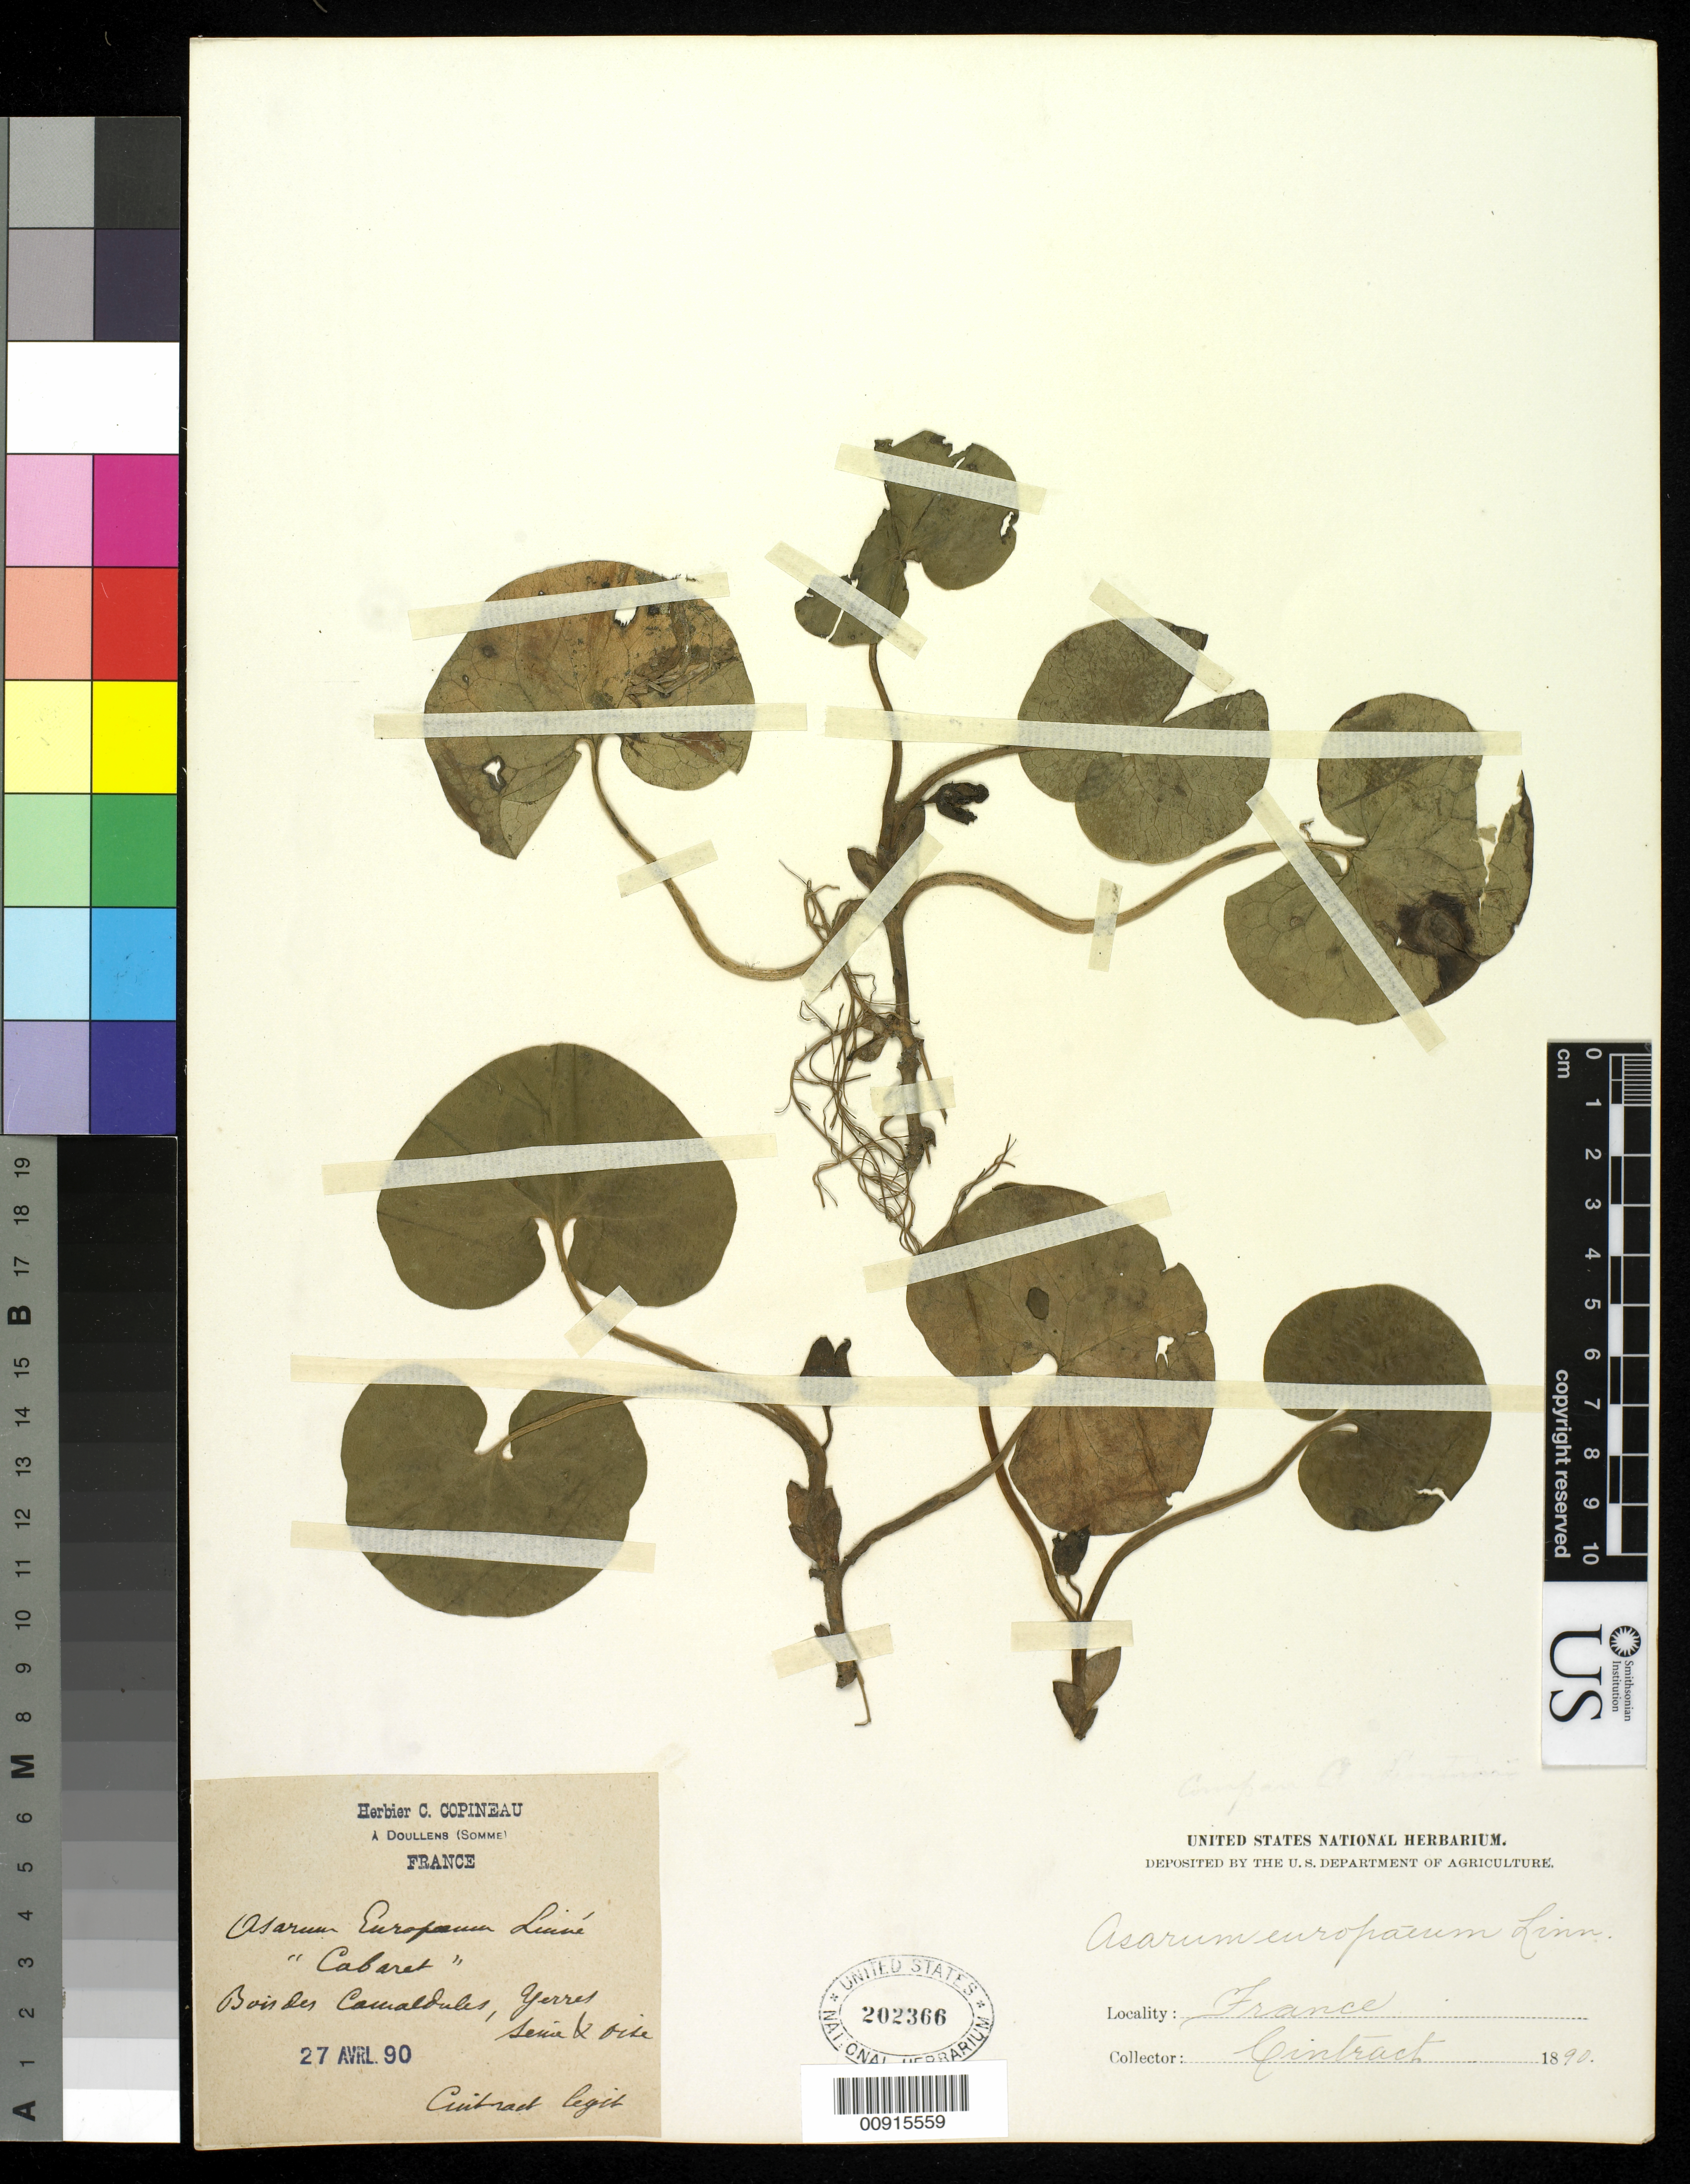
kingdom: Plantae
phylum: Tracheophyta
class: Magnoliopsida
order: Piperales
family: Aristolochiaceae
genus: Asarum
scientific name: Asarum europaeum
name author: L.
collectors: Cintract, --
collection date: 1890-04-27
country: France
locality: Bois de Camaldule, Yerres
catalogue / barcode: US 202366